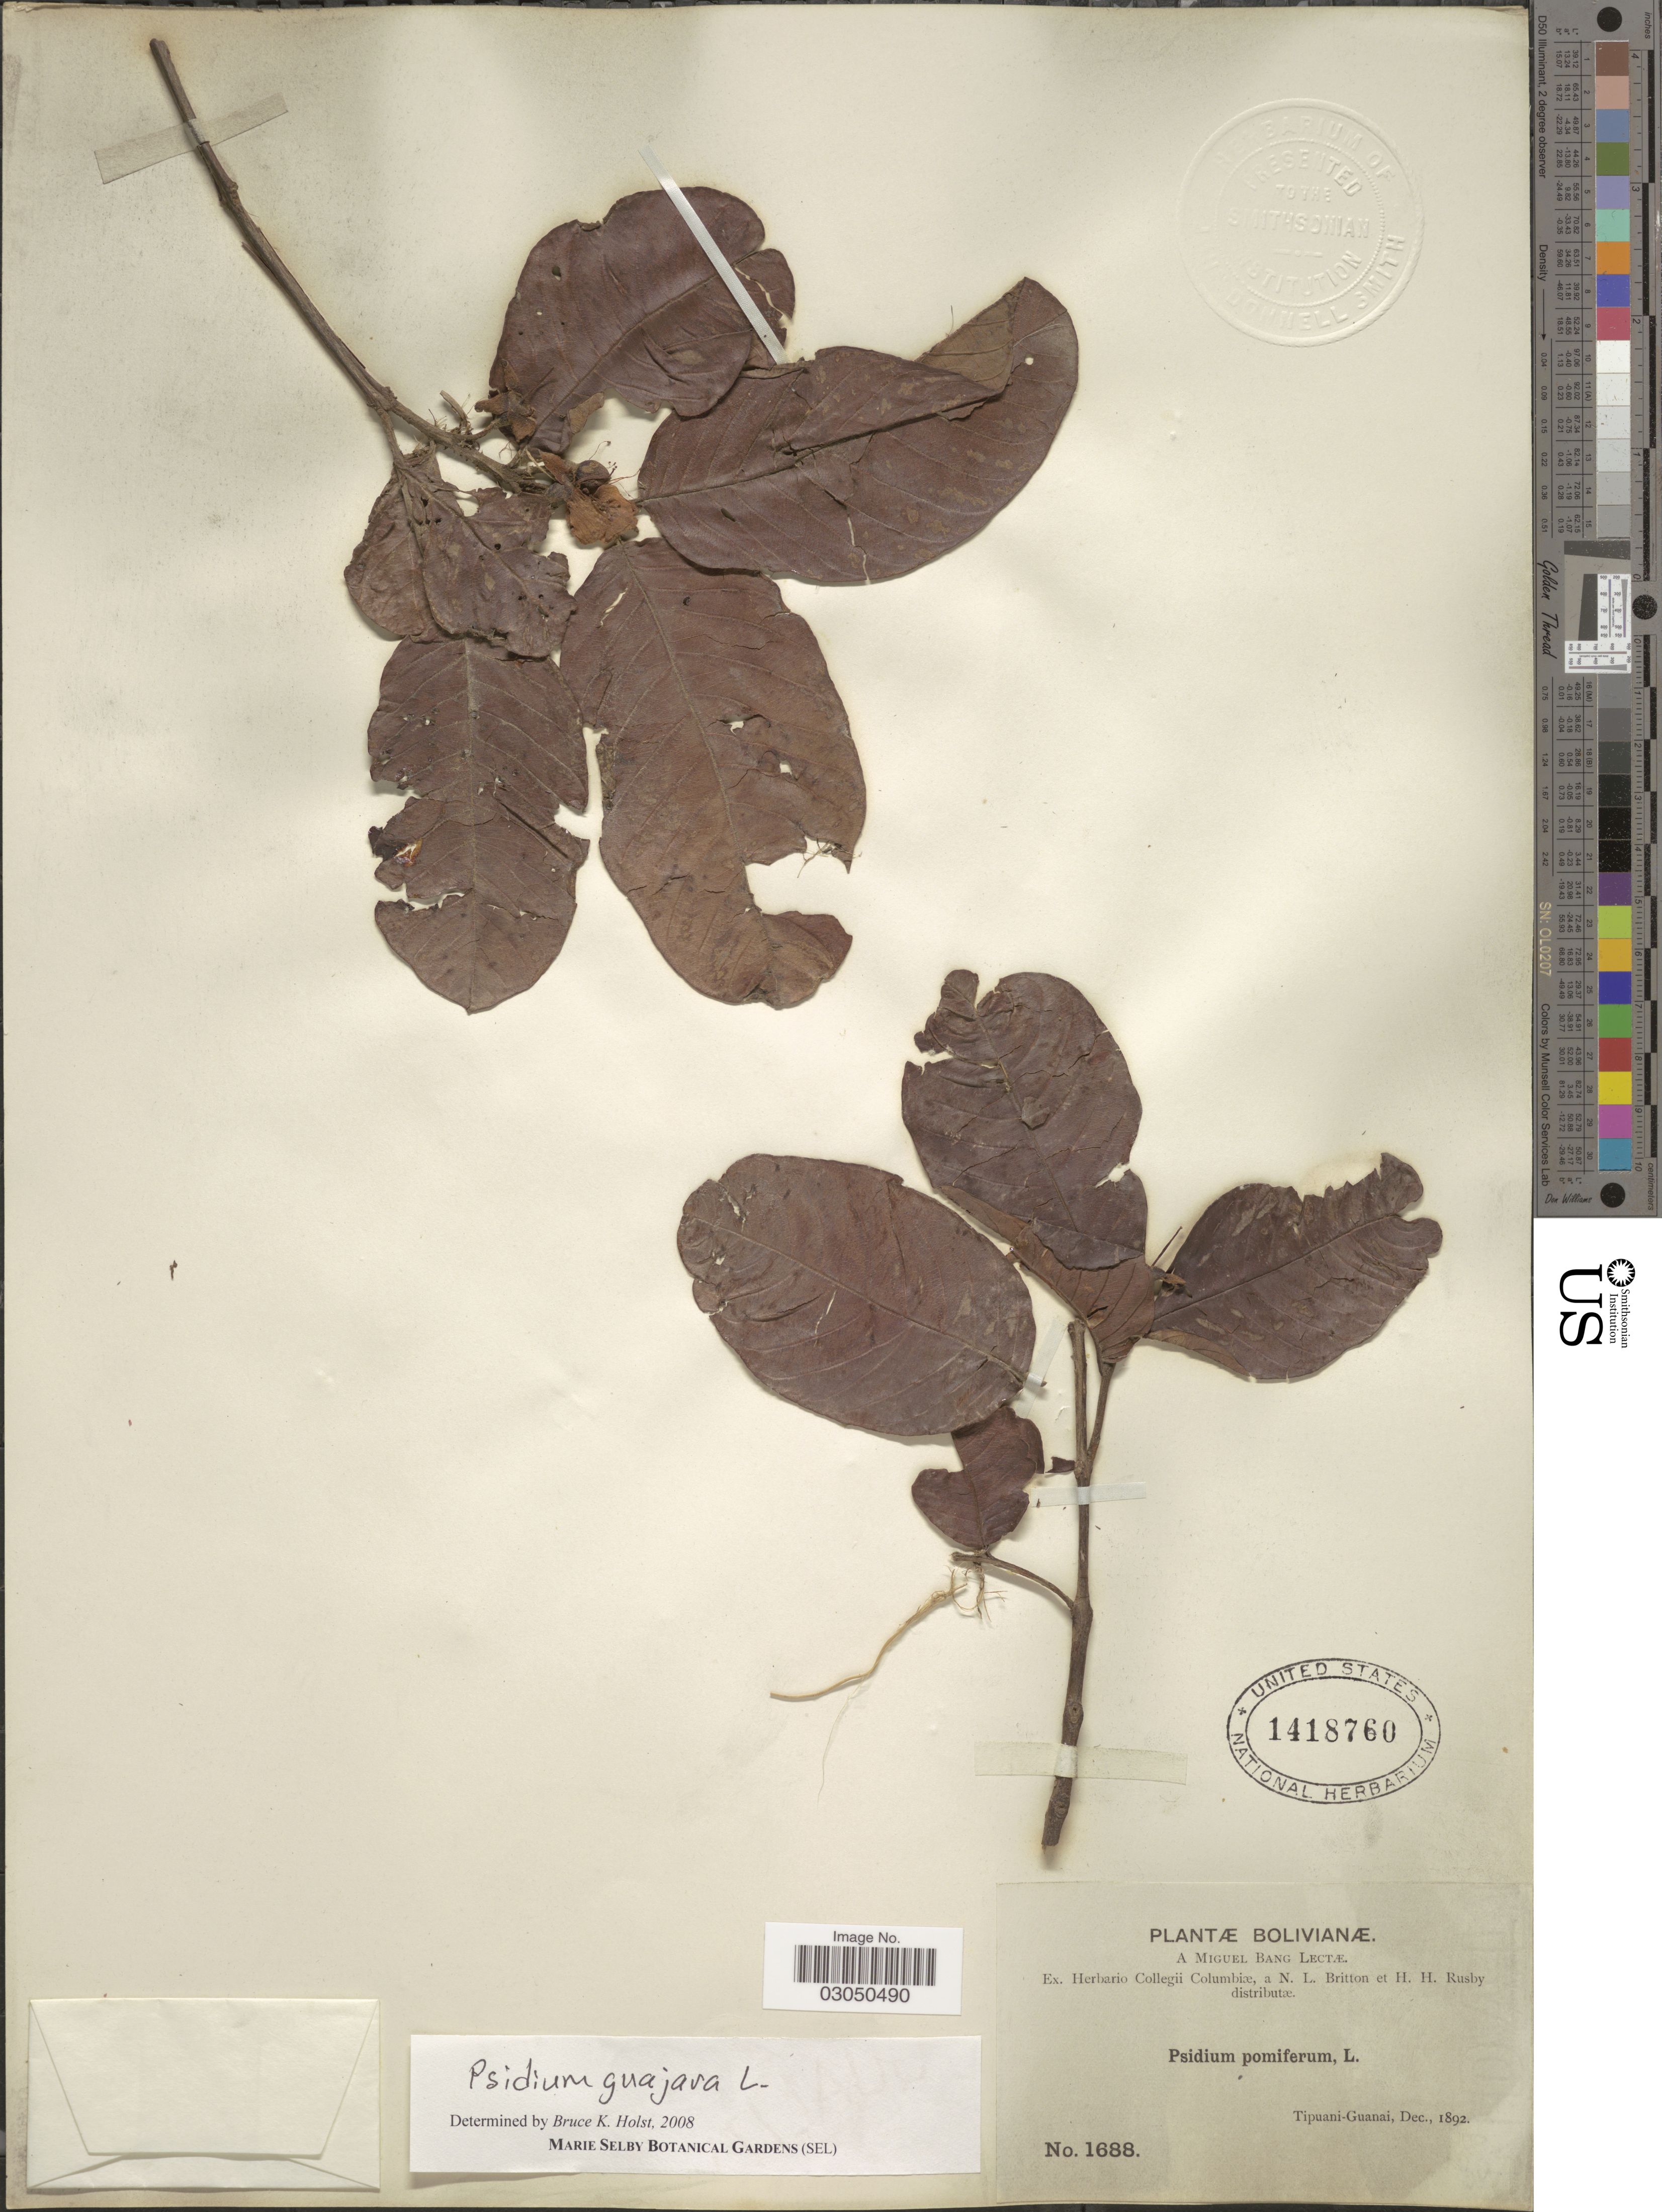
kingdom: Plantae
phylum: Tracheophyta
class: Magnoliopsida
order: Myrtales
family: Myrtaceae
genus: Psidium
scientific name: Psidium guajava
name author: L.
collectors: M. Bang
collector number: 1688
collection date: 1892-12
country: Bolivia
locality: Tipuani-Guanai.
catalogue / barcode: US 1418760